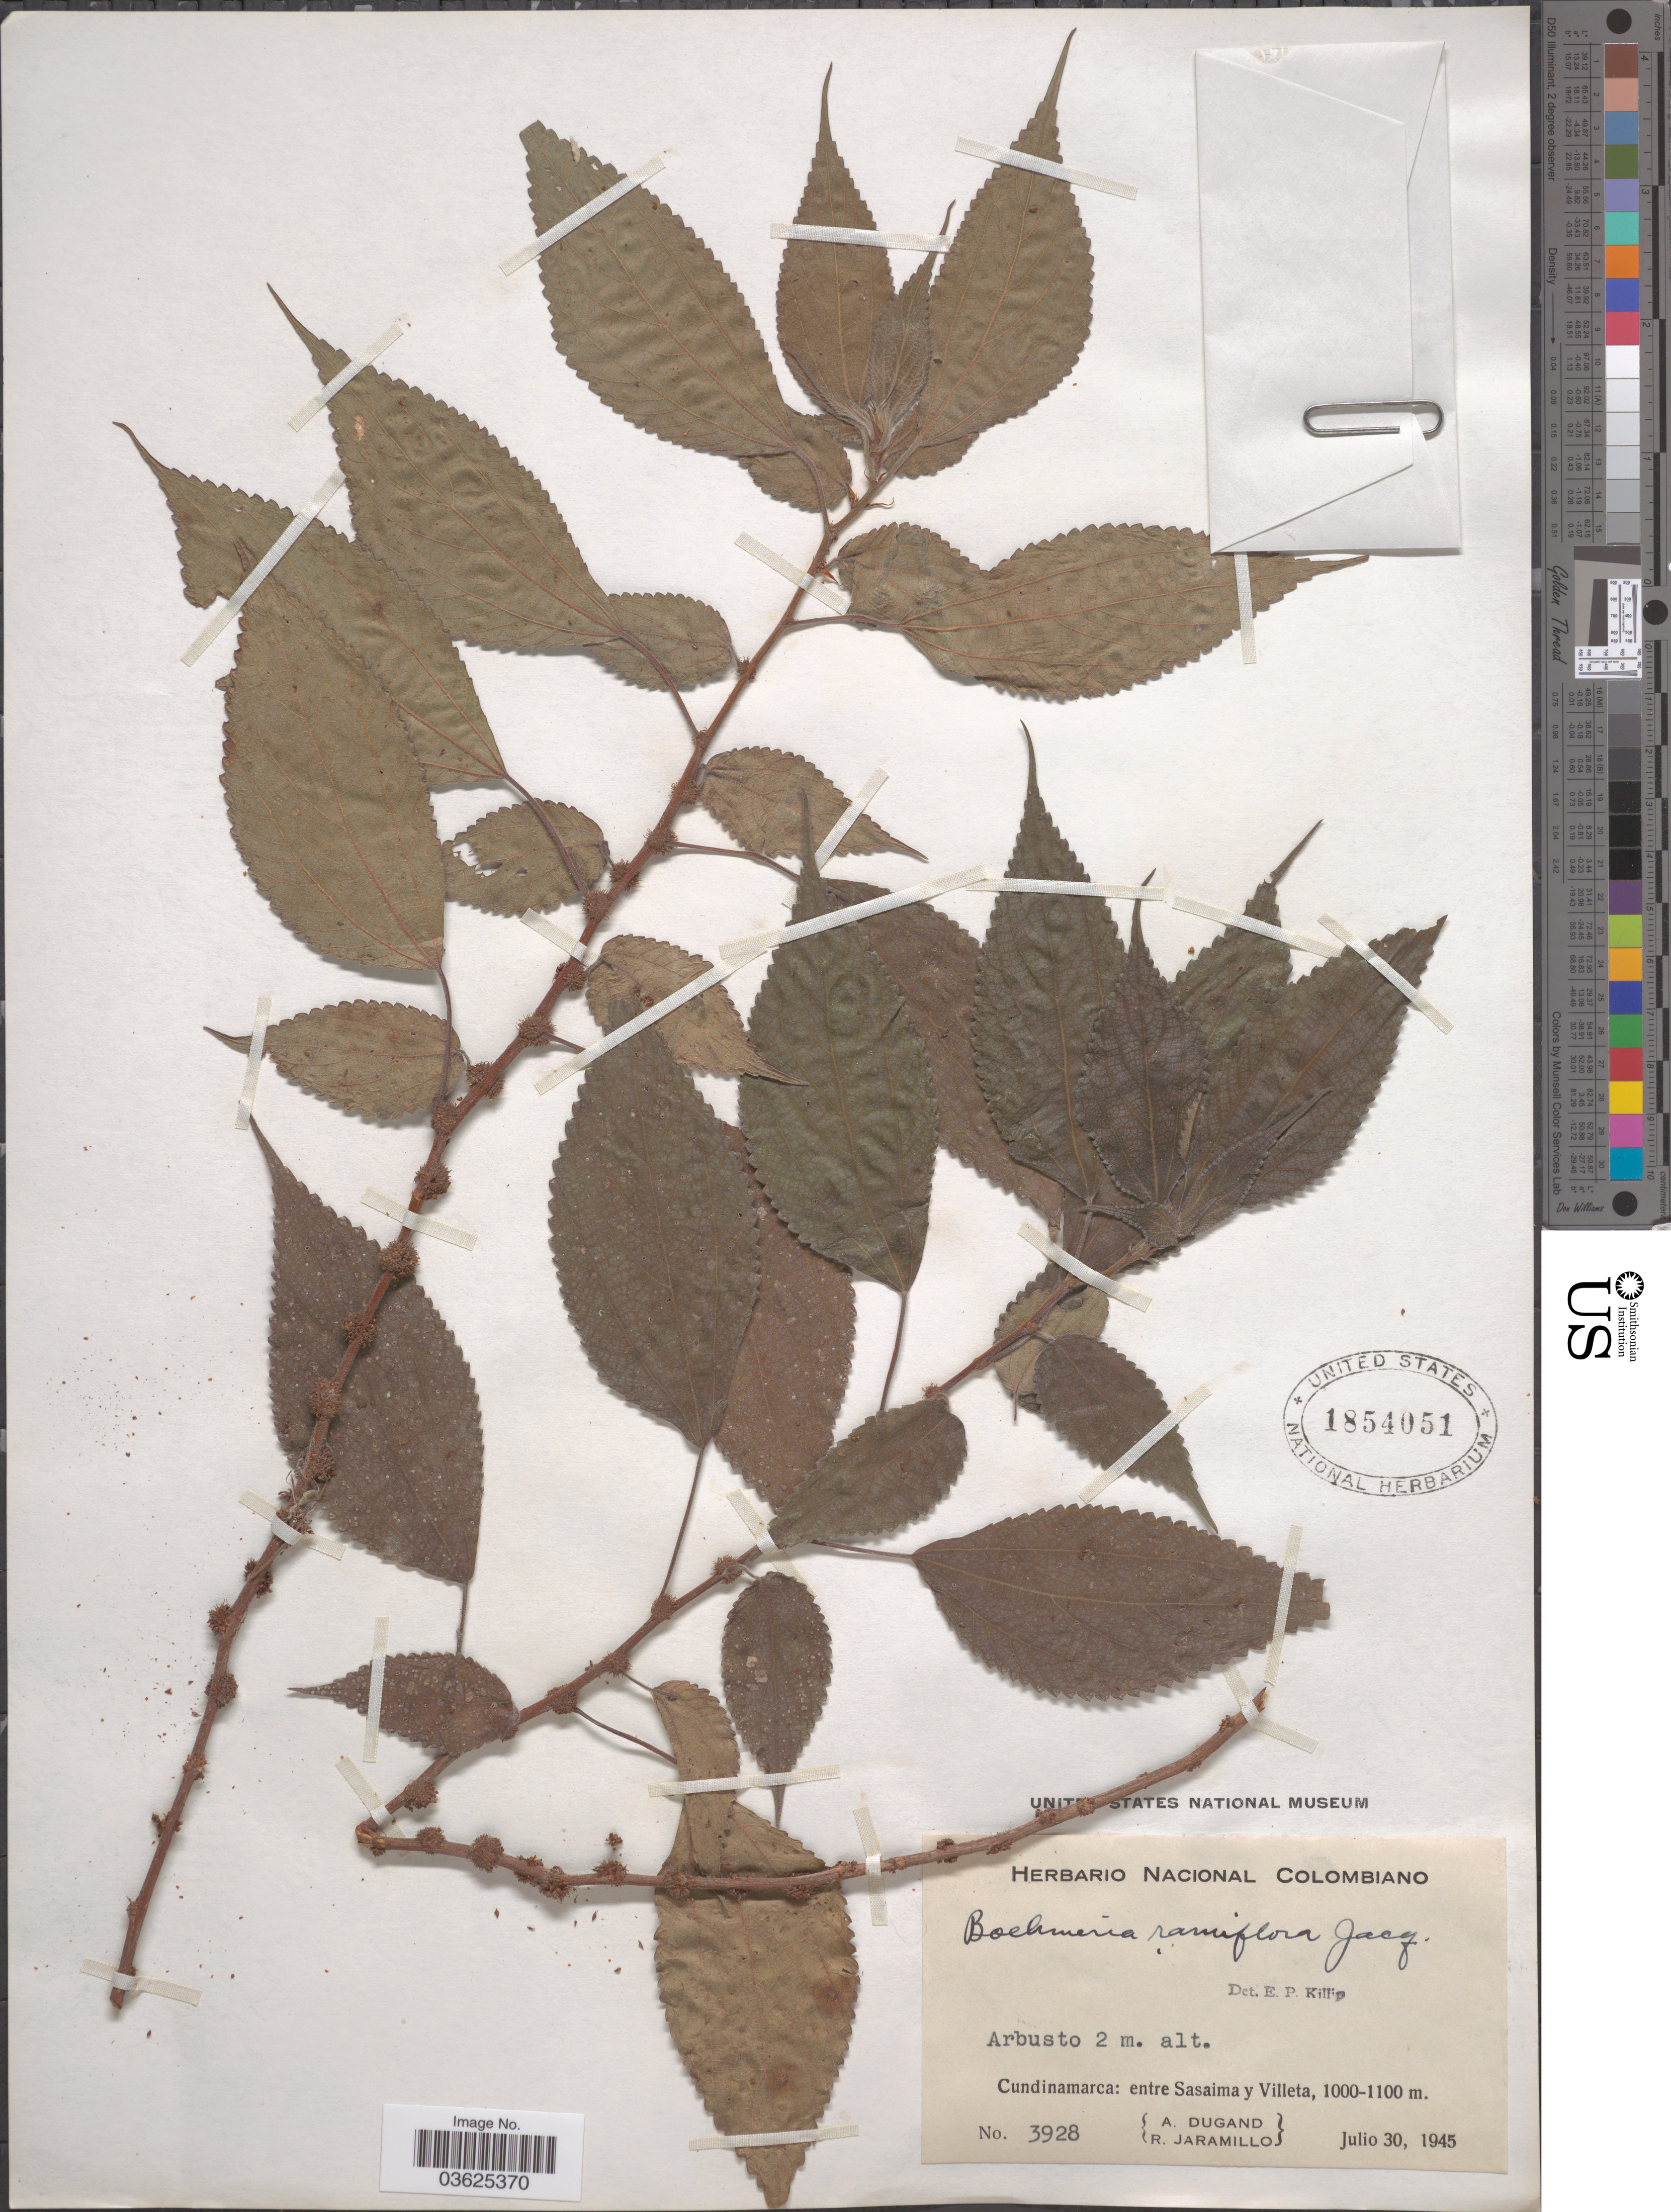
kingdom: Plantae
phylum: Tracheophyta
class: Magnoliopsida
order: Rosales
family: Urticaceae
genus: Boehmeria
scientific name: Boehmeria ramiflora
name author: Jacq.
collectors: A. Dugand & R. Jaramillo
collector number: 3928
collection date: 1945-07-30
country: Colombia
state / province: Cundinamarca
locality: Entre Sasaima y Villeta.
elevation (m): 1000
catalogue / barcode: US 1854051